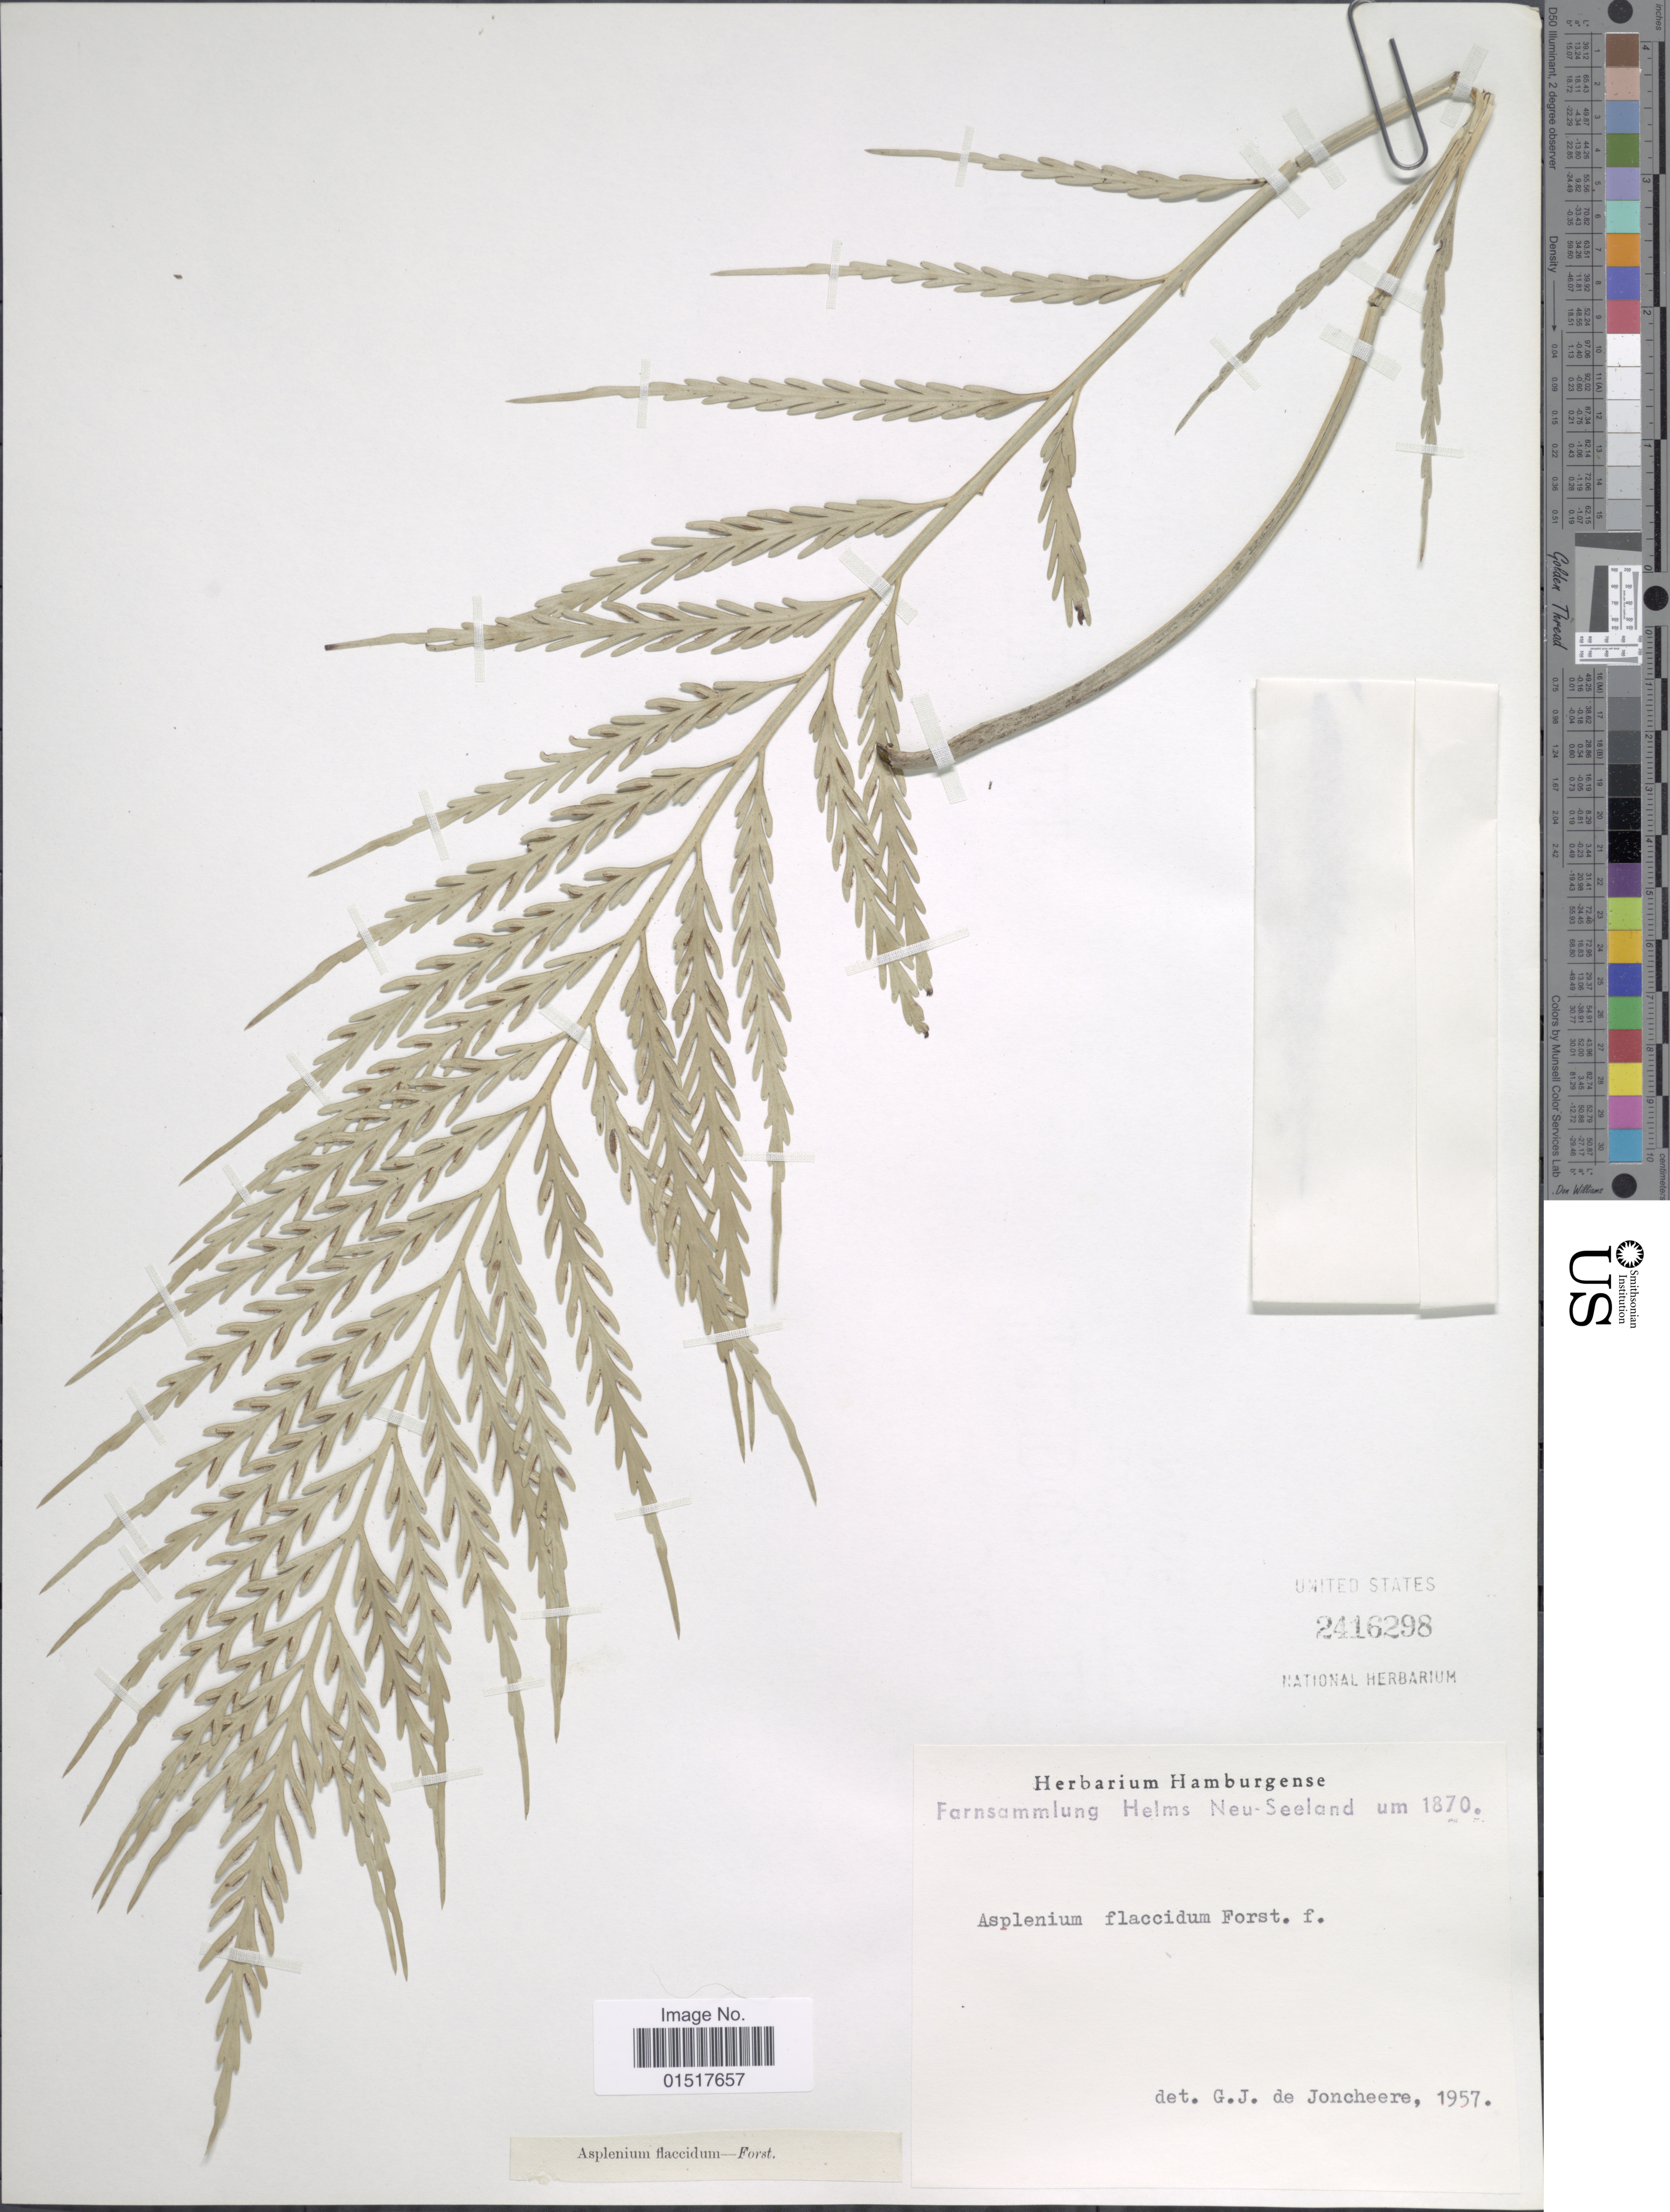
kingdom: Plantae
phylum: Tracheophyta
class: Polypodiopsida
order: Polypodiales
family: Aspleniaceae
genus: Asplenium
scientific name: Asplenium flaccidum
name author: Bonap.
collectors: Helms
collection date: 1870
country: New Zealand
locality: Neu-Seeland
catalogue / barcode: US 2416298